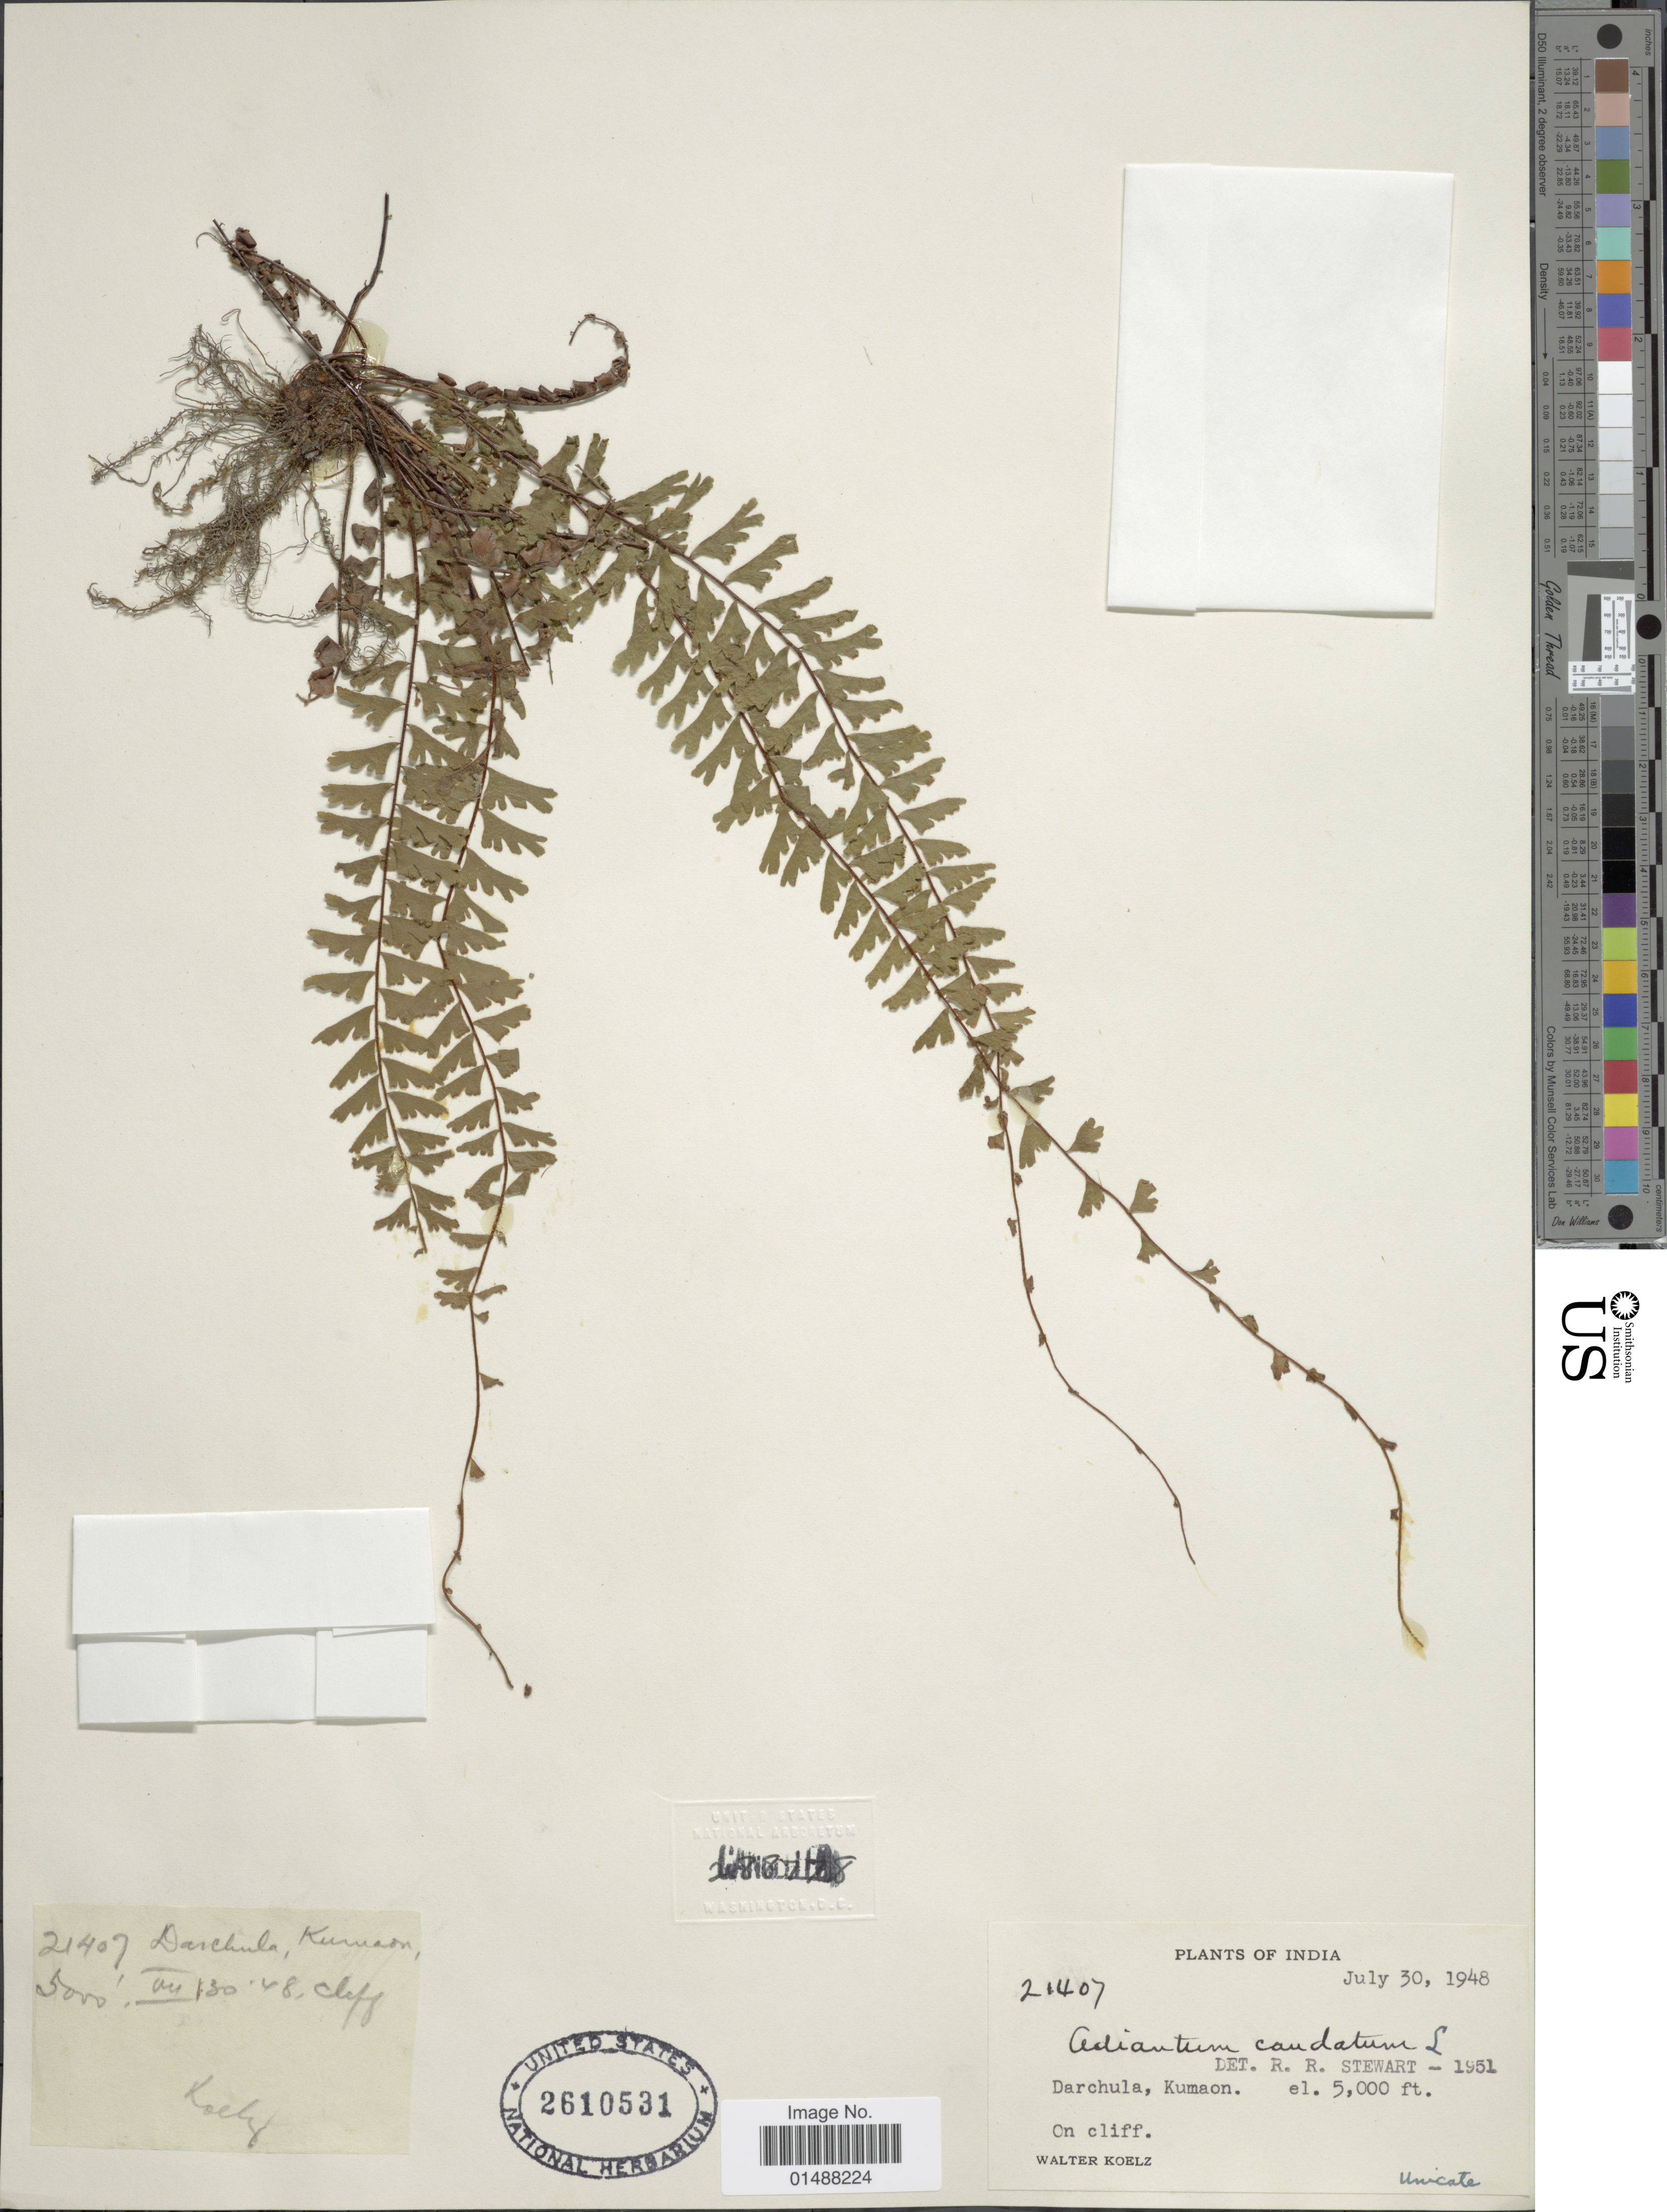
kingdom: Plantae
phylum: Tracheophyta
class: Polypodiopsida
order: Polypodiales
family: Pteridaceae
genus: Adiantum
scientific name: Adiantum caudatum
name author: L.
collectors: W. N. Koelz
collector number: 21407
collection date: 1948-07-30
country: India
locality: Darchula, Kumaon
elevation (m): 1524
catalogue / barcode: US 2610531